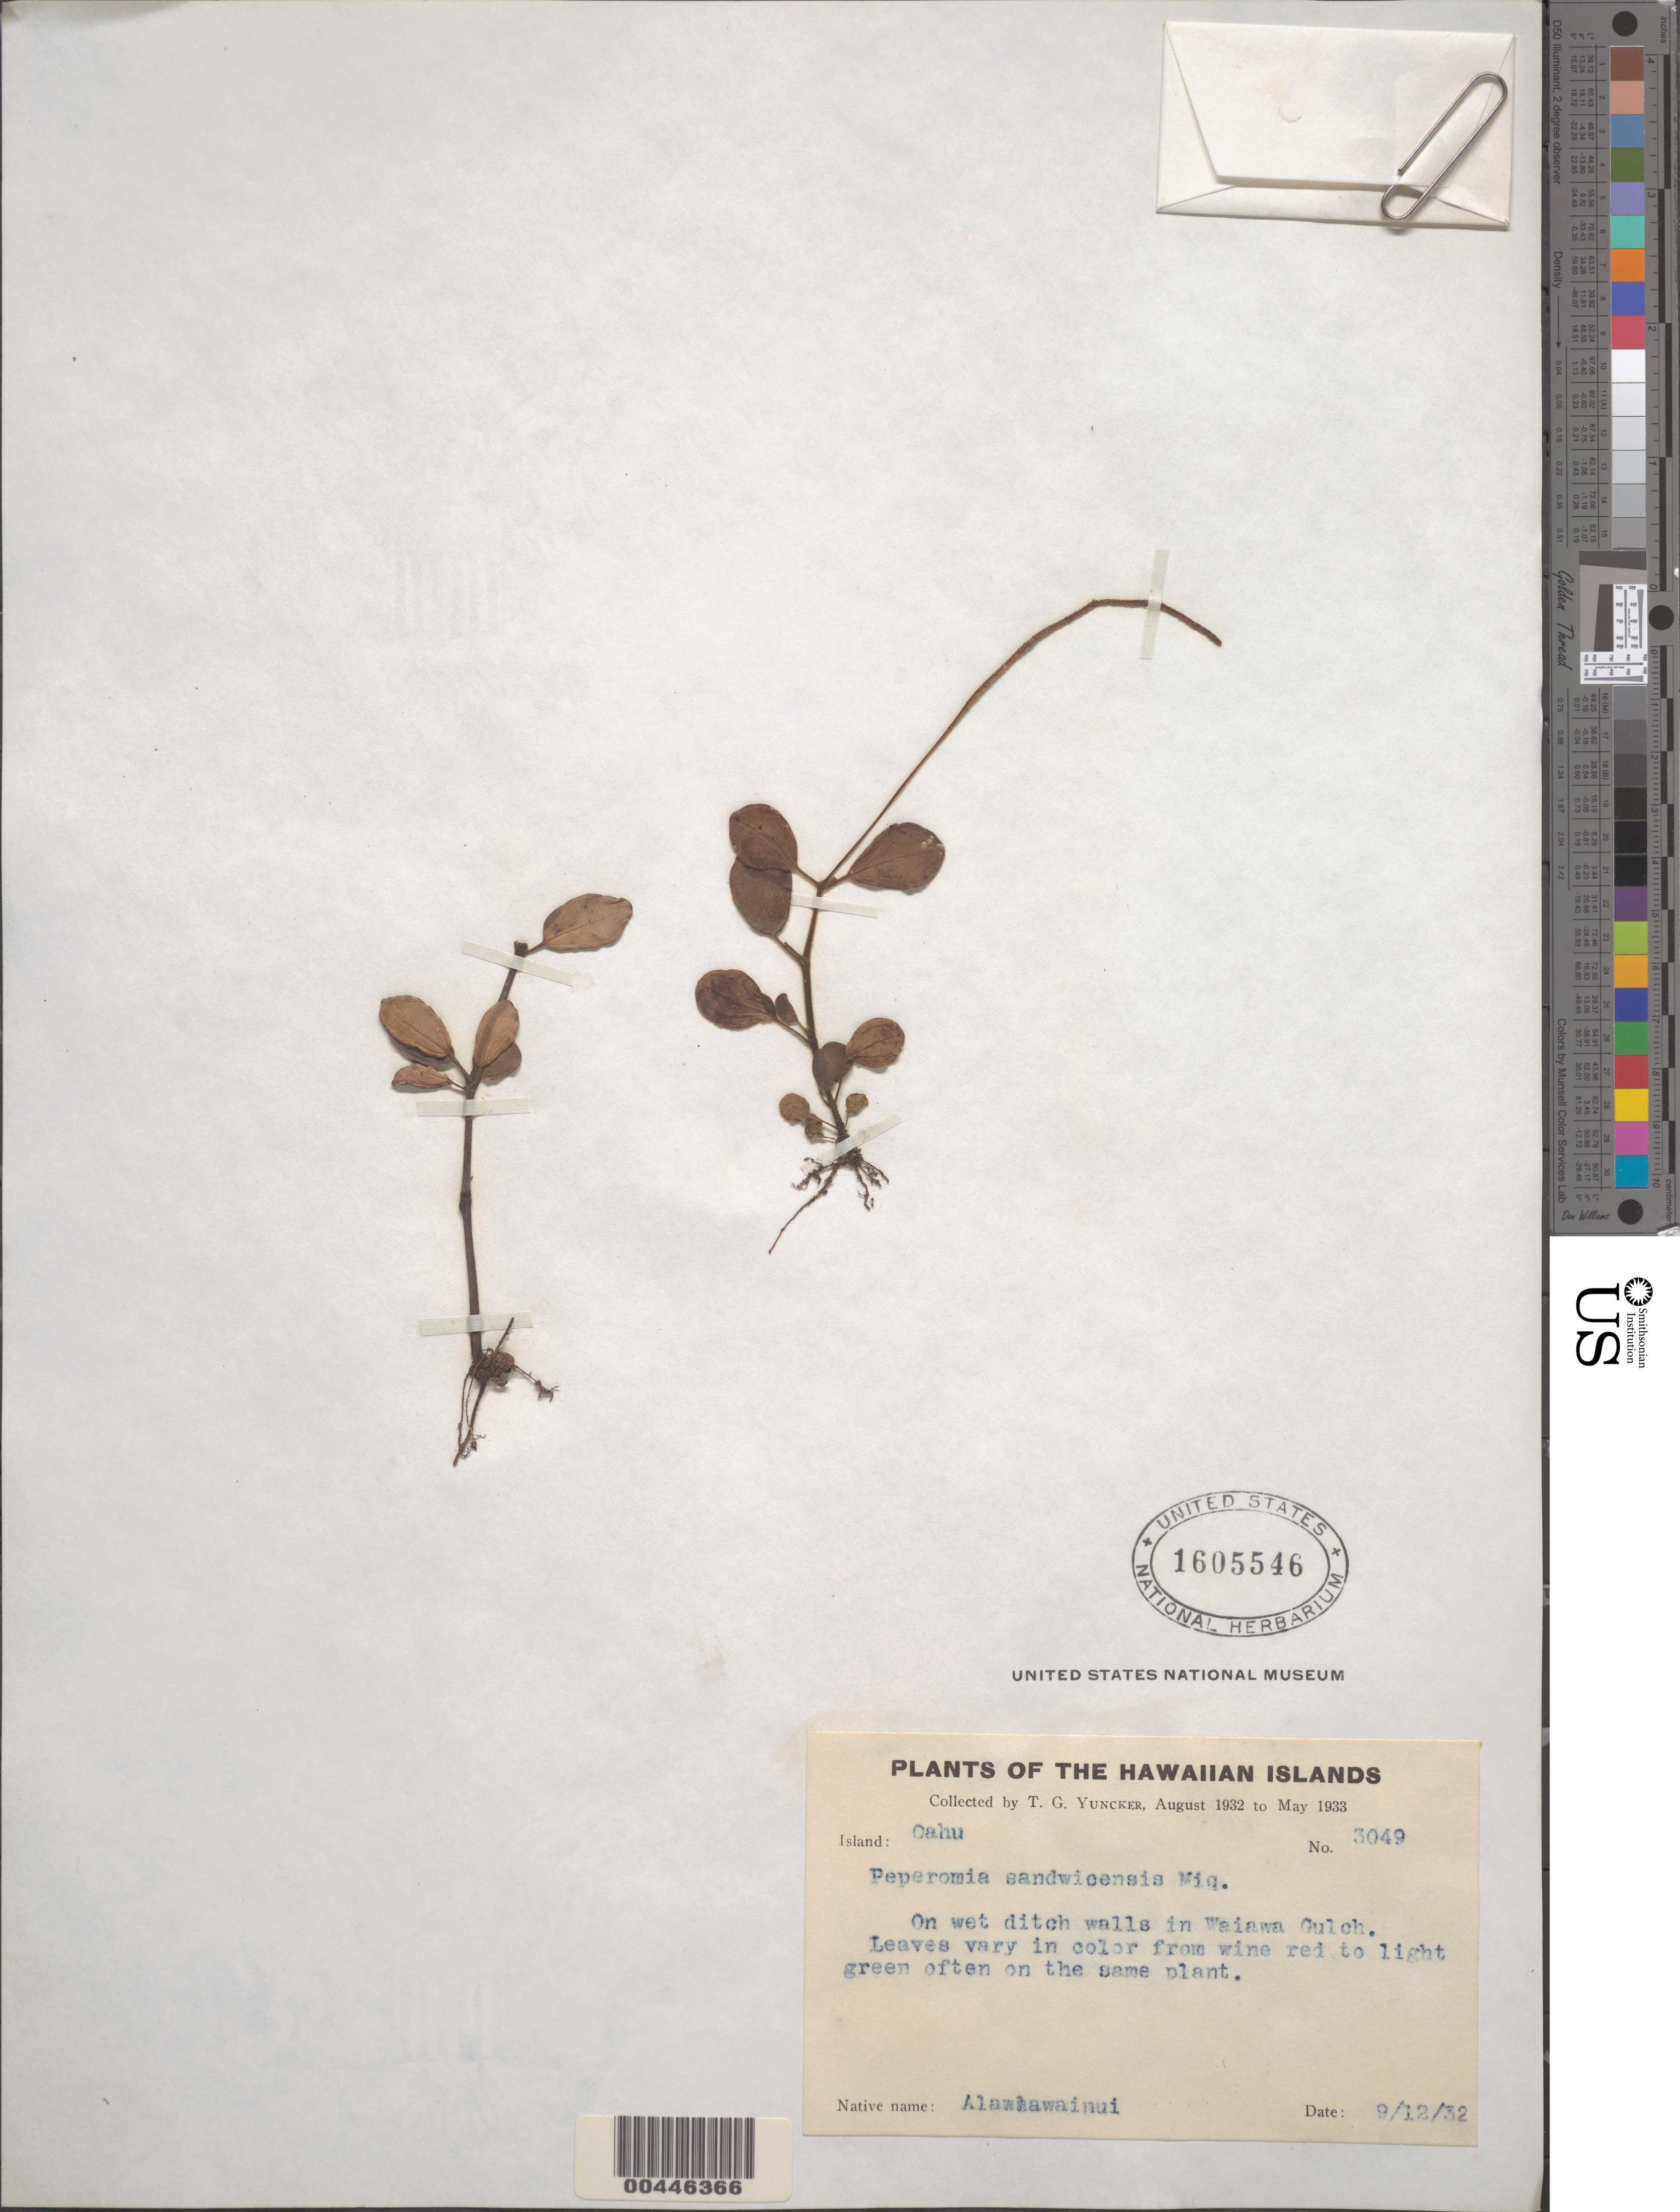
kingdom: Plantae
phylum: Tracheophyta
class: Magnoliopsida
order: Piperales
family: Piperaceae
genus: Peperomia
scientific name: Peperomia sandwicensis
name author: Miq.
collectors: T. G. Yuncker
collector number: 3049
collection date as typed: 9 Dec 1932 or 12 Sep 1932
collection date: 1932-09-12 or 1932-12-09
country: United States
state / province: Hawaii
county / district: Honolulu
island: Oahu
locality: In Waiawa Gulch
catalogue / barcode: US 1605546